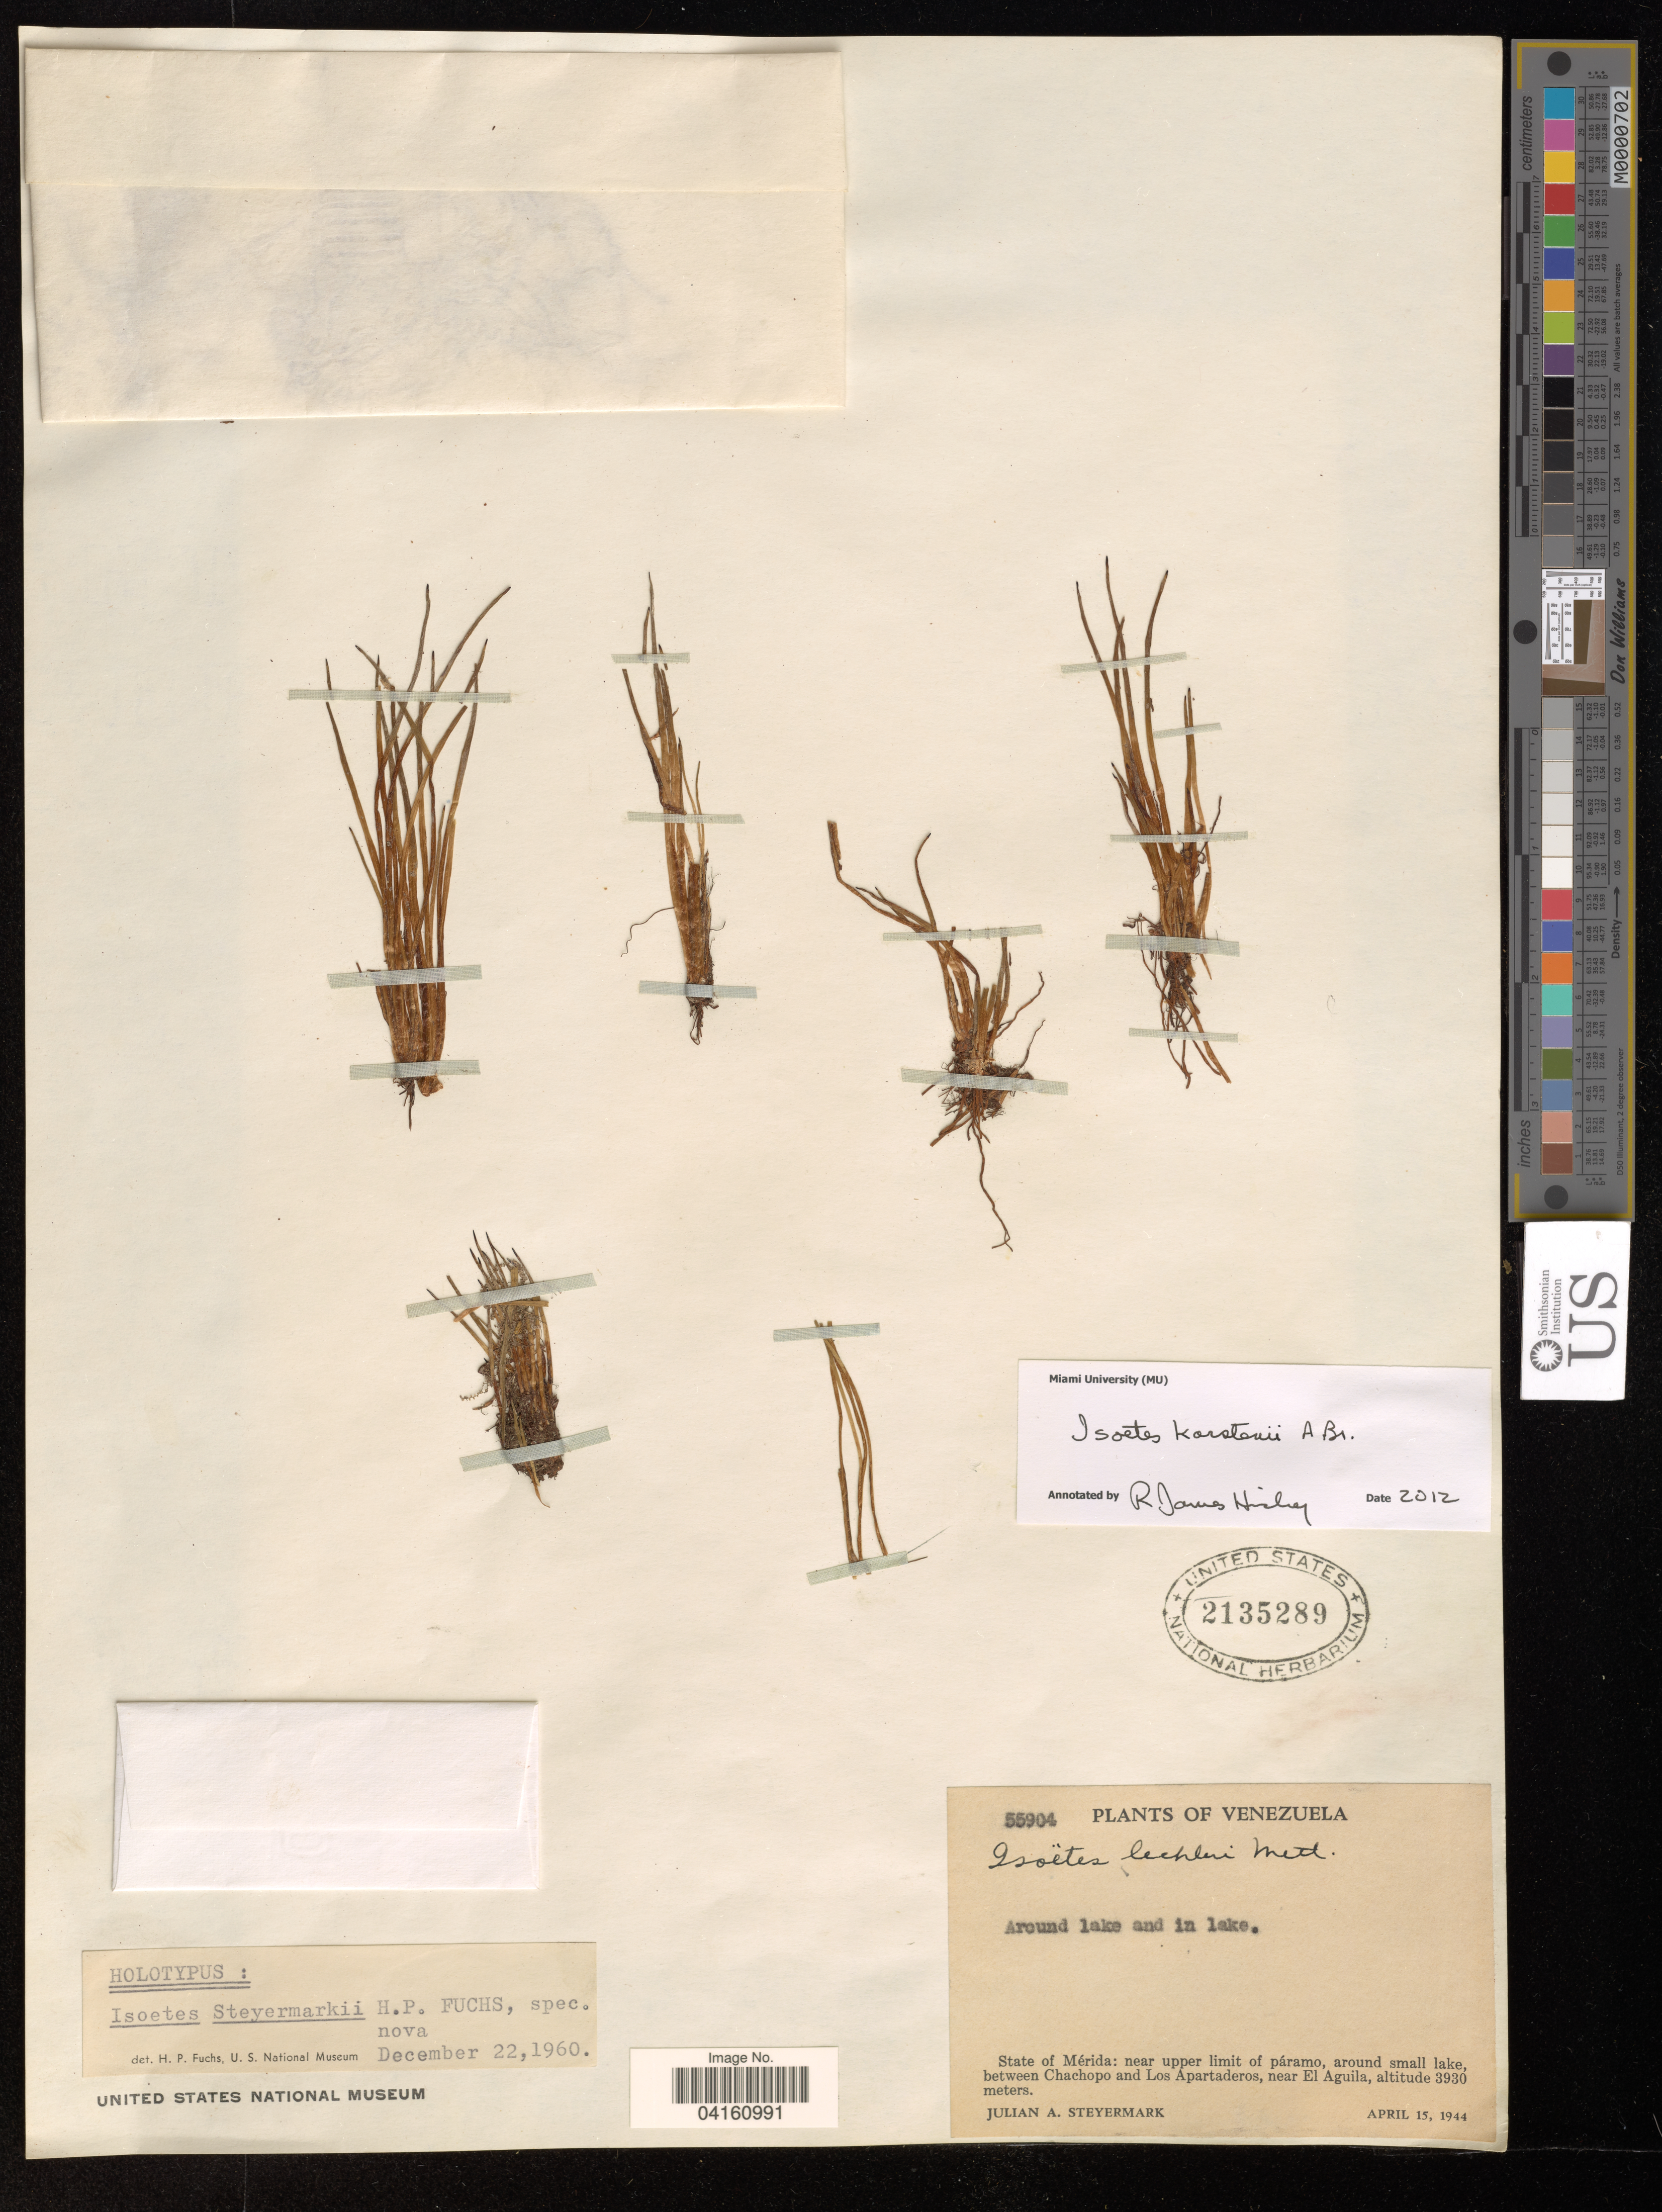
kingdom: Plantae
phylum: Tracheophyta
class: Lycopodiopsida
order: Isoetales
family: Isoetaceae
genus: Isoetes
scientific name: Isoetes karstenii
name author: A. Braun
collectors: J. Steyermark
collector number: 55904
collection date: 1944-04-15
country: Venezuela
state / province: Merida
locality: Near upper limit of páramo, around small lake, between Chacopo and Los Apartaderos, near El Aguila.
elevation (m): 3930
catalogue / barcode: US 2135289